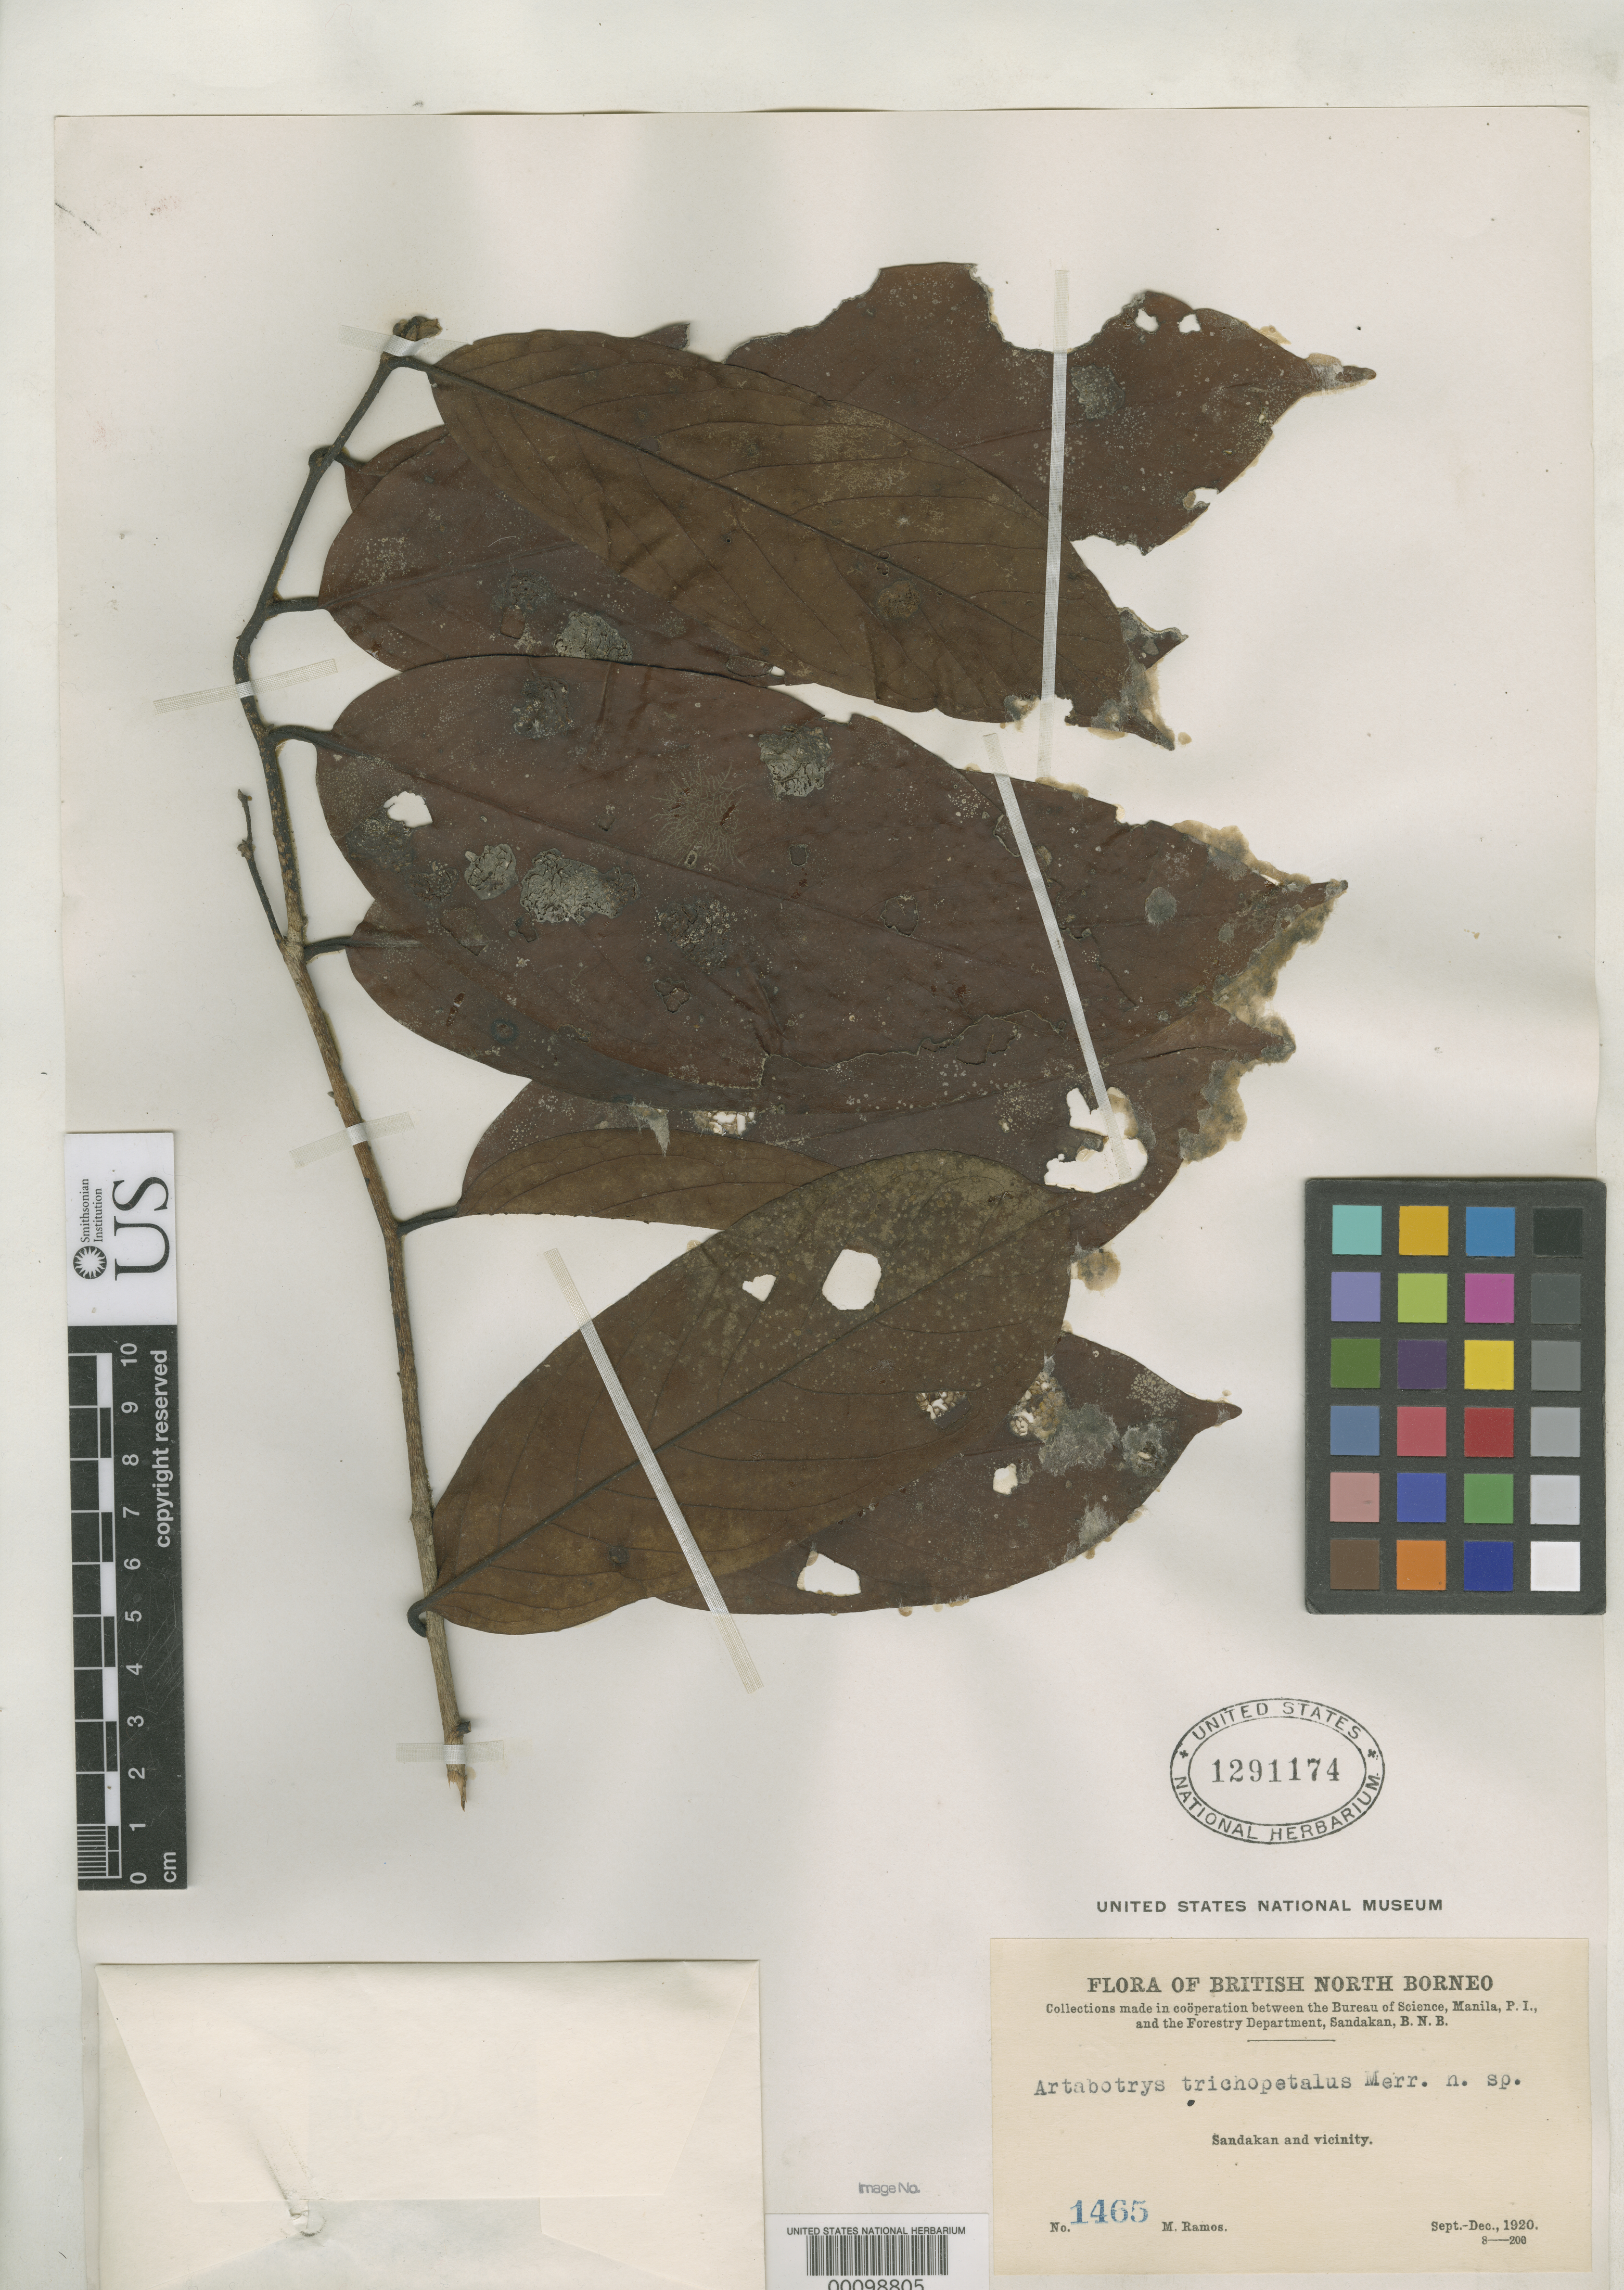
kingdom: Plantae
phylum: Tracheophyta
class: Magnoliopsida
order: Magnoliales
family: Annonaceae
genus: Artabotrys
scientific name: Artabotrys trichopetalus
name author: Merr.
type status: Isolectotype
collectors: M. Ramos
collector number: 1465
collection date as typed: Sep 1920 to -- Dec 1920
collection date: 1920-09/1920-12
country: Malaysia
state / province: Sabah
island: Borneo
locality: British North Borneo, Sandakan and vicinity.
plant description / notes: Currently accepted name as cited by I.M. Turner, 2009.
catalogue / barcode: US 1291174